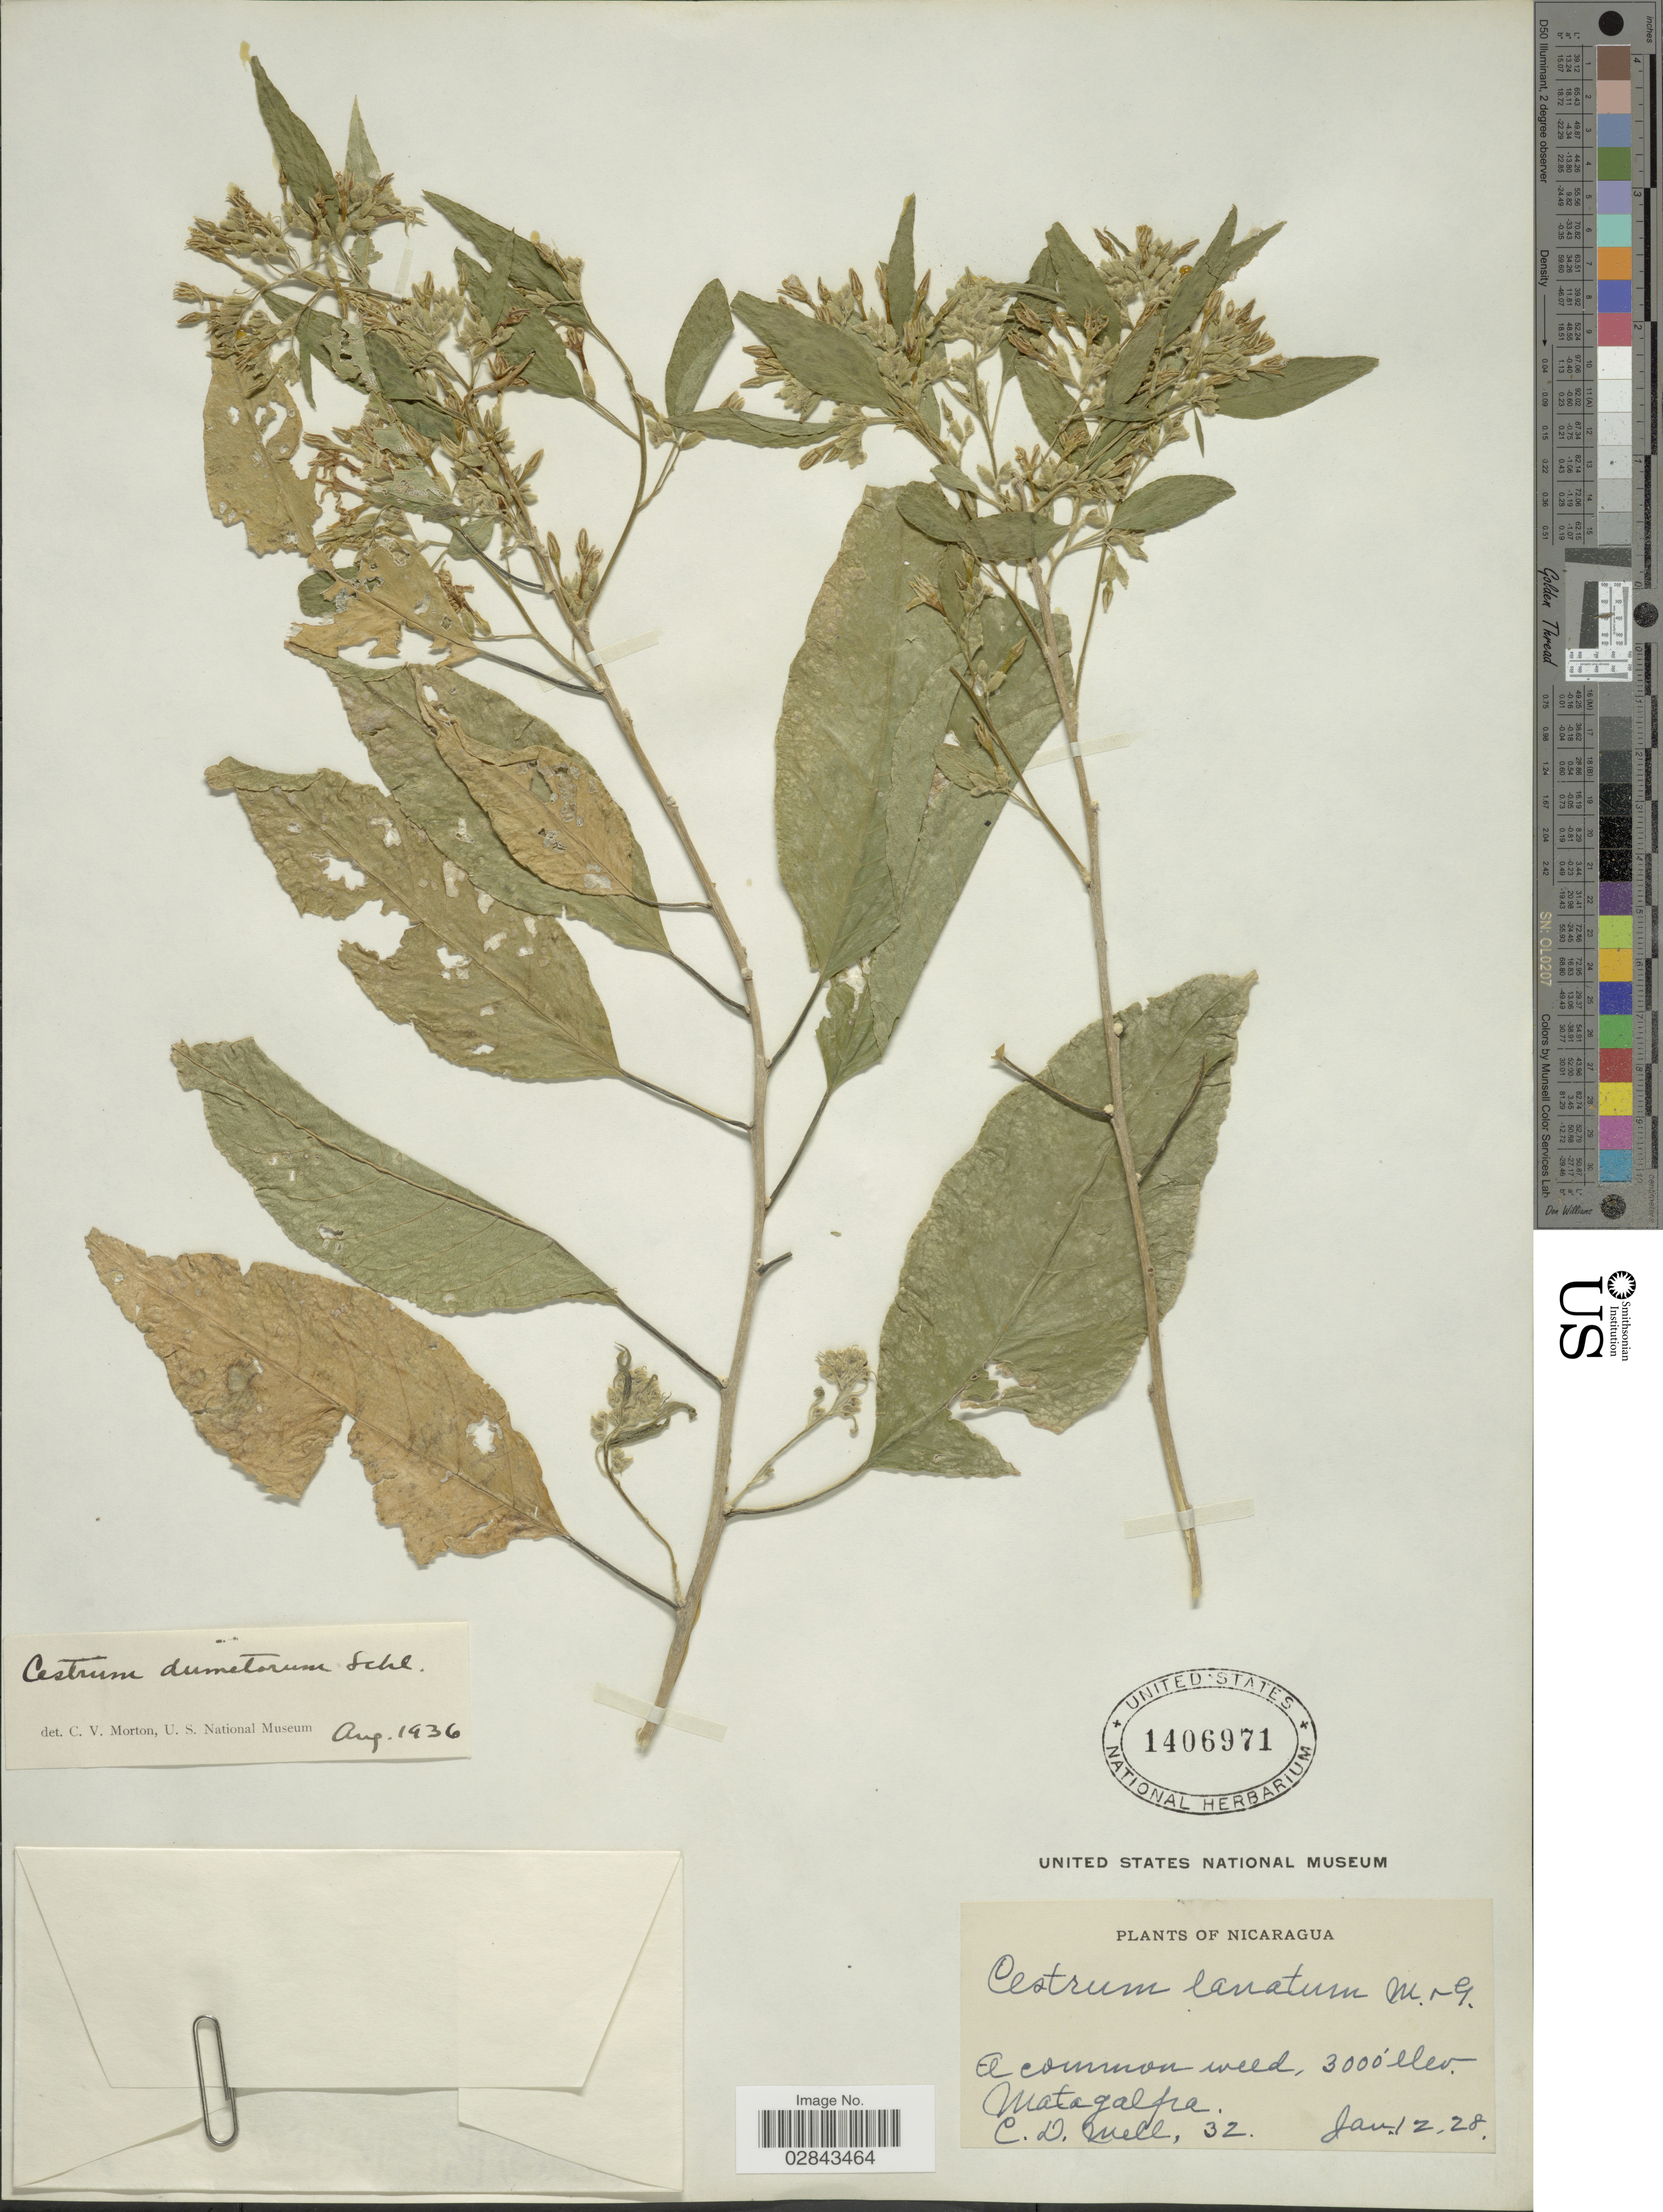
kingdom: Plantae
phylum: Tracheophyta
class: Magnoliopsida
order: Solanales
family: Solanaceae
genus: Cestrum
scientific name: Cestrum dumetorum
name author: Schltdl.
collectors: C. D. Mell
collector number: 32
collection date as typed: Transcribed d/m/y: 12/1/28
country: Nicaragua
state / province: Matagalpa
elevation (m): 914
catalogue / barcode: US 1406971